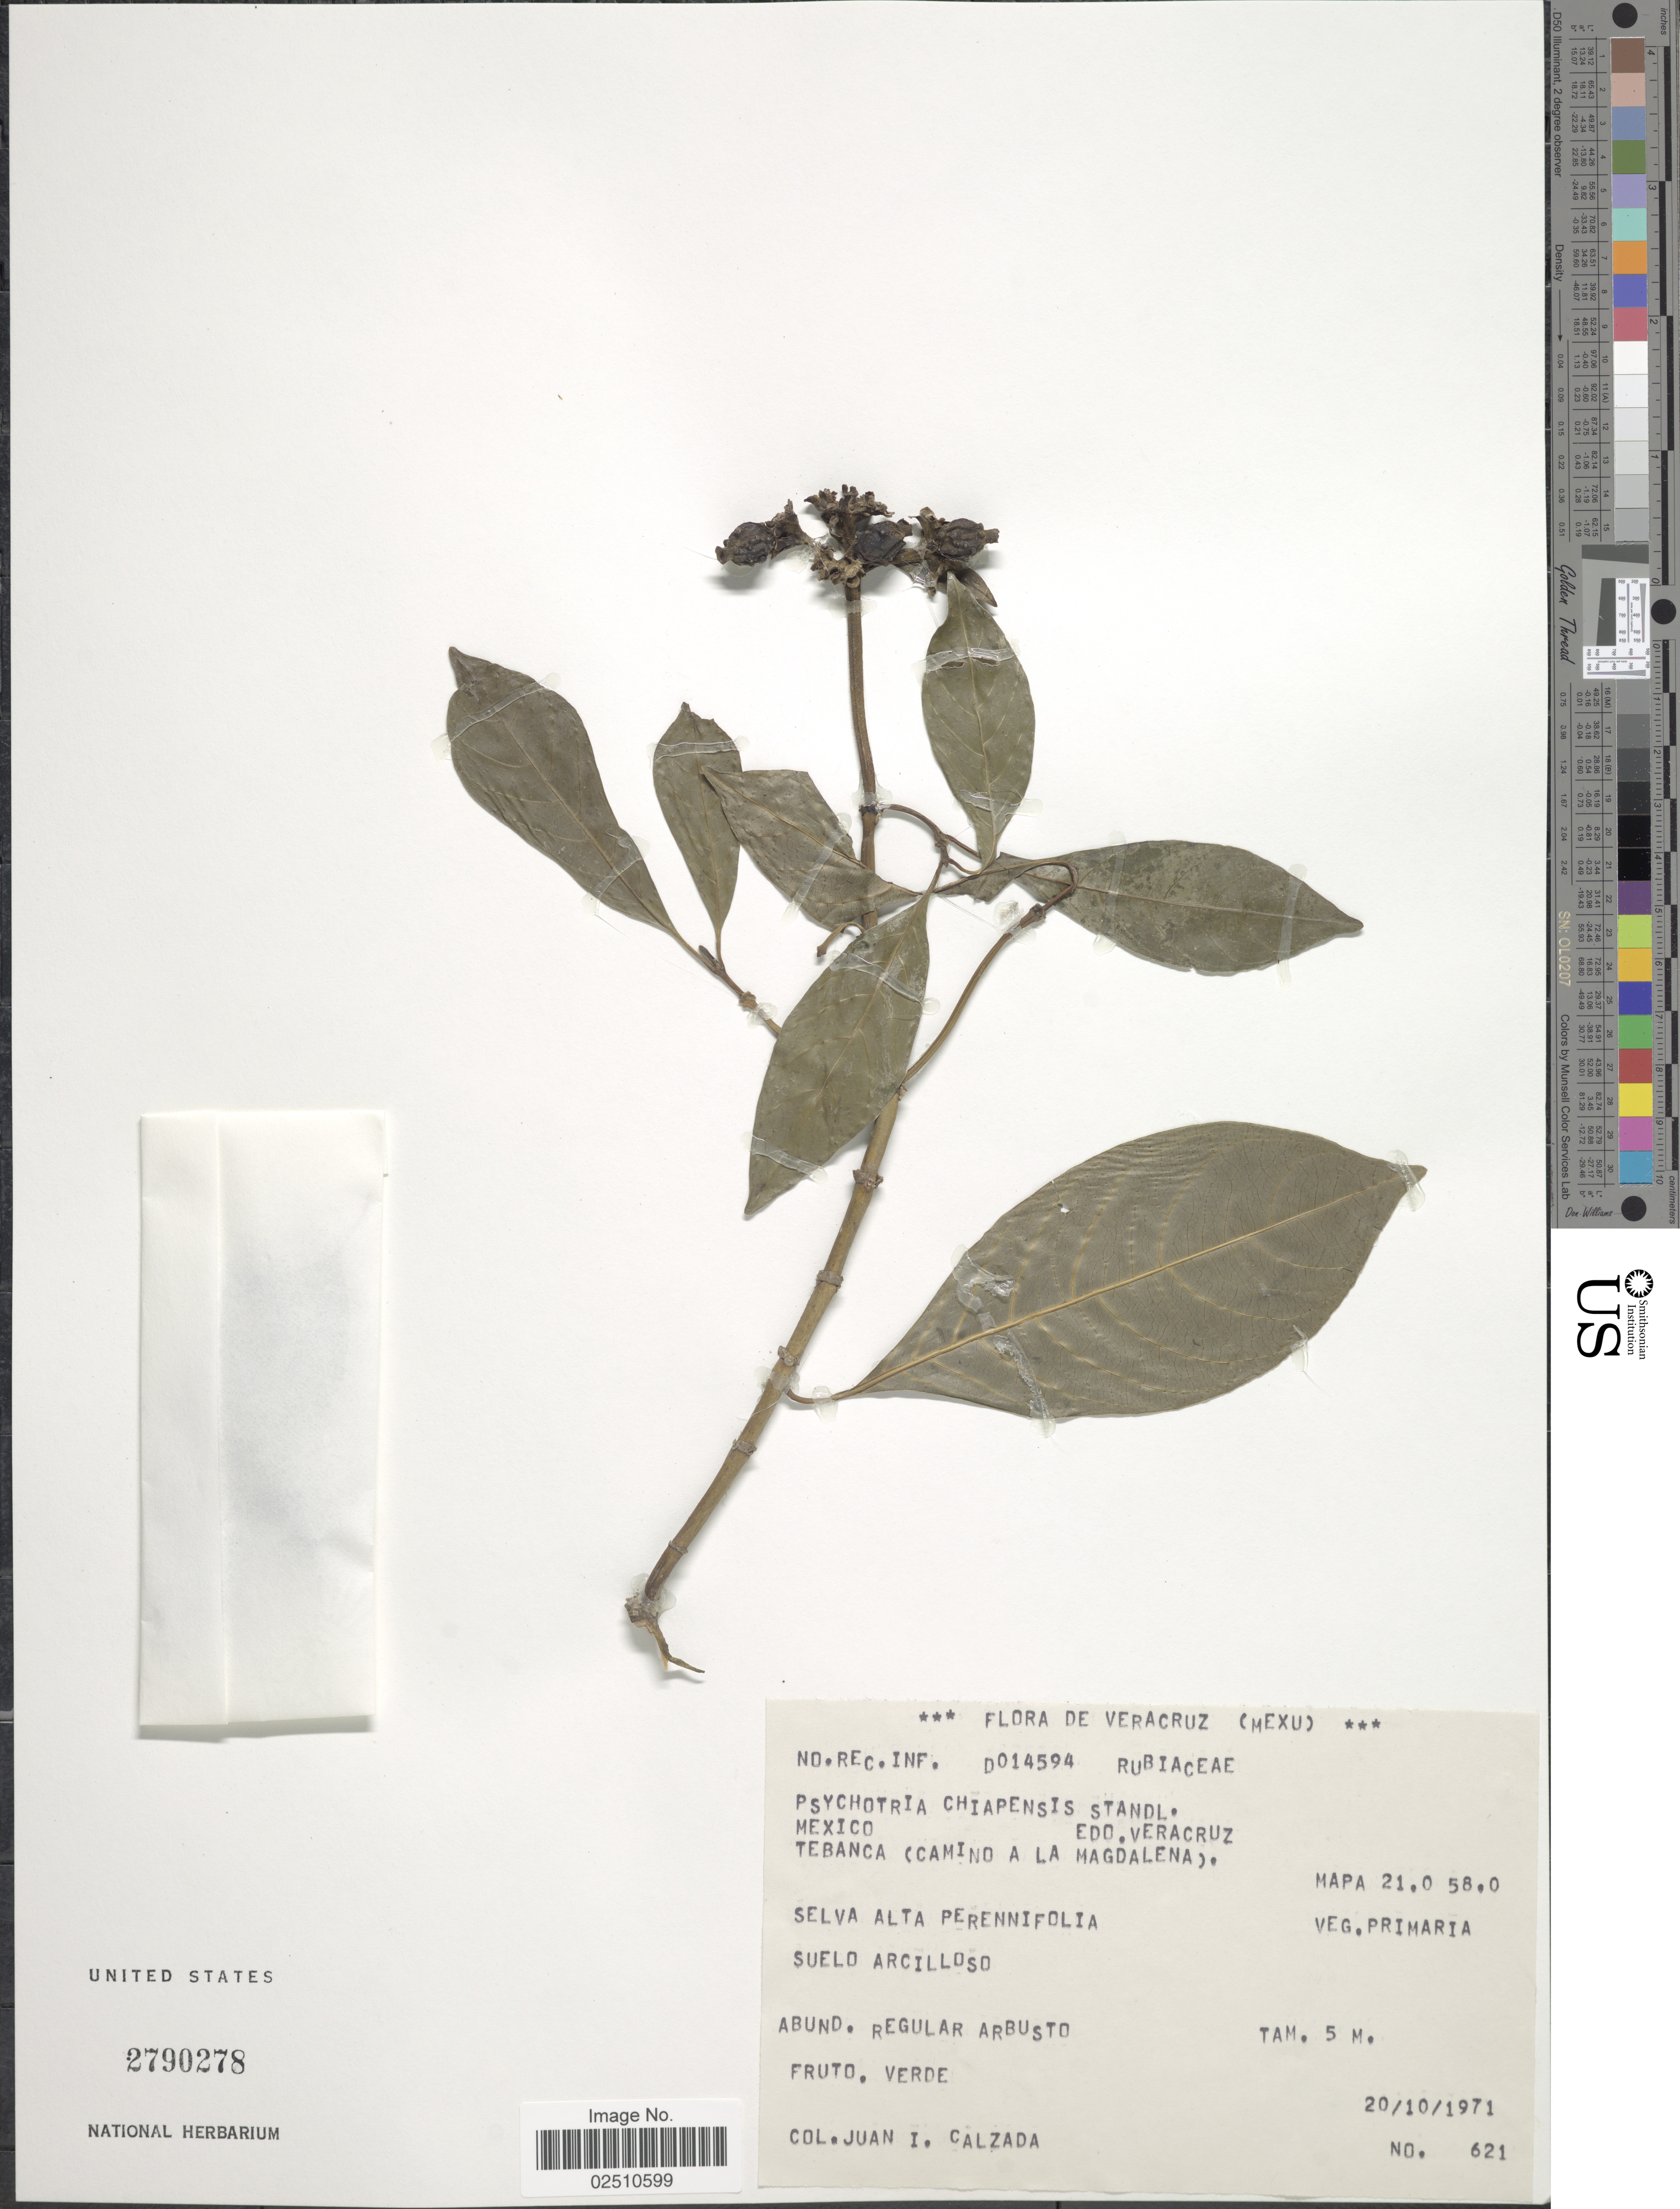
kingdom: Plantae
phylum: Tracheophyta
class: Magnoliopsida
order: Gentianales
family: Rubiaceae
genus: Psychotria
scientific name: Psychotria chiapensis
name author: Standl.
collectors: J. I. Calzada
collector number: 621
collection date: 1971-10-20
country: Mexico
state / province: Veracruz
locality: Veracruz, Tebanca (camino a La Magdalena), Mapa 21.0 58.0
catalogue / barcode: US 2790278